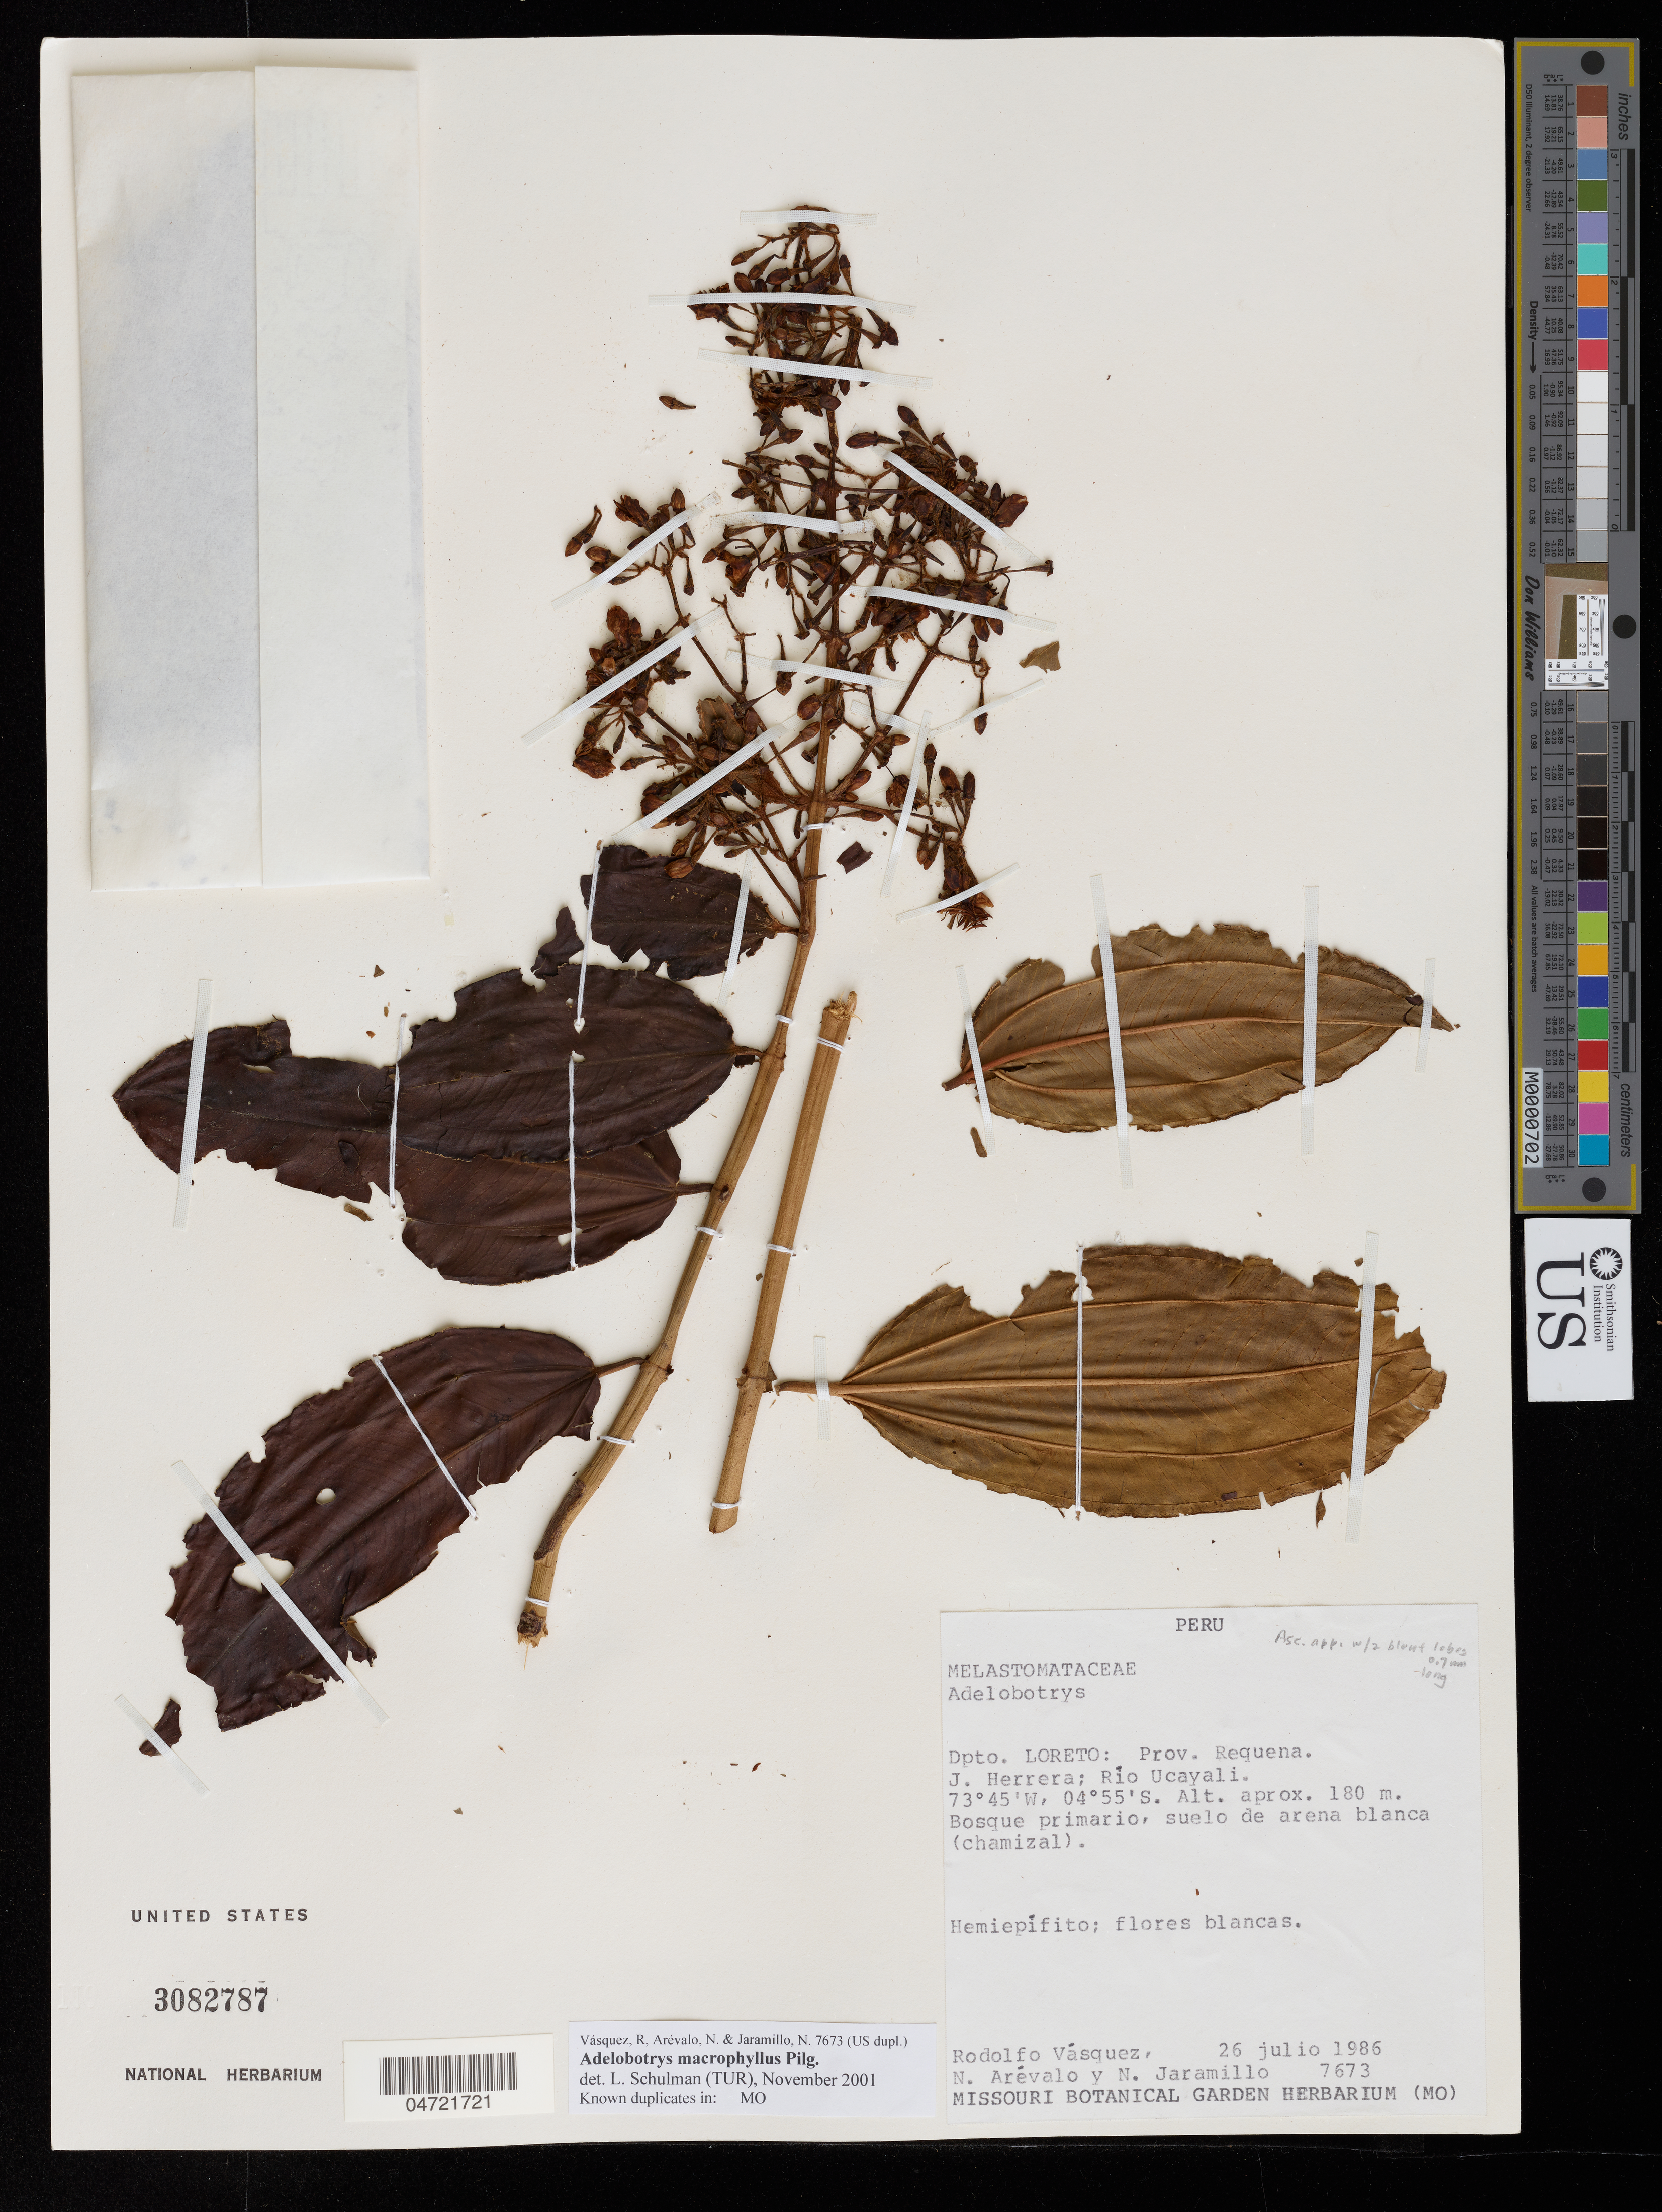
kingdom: Plantae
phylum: Tracheophyta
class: Magnoliopsida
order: Myrtales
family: Melastomataceae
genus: Adelobotrys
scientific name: Adelobotrys macrophyllus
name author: Pilg.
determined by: Schulman, Leif, (TUR), University of Turku (FINLAND)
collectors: R. Vásquez, N. Arévalo & N. Jaramillo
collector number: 7673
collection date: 1986-07-26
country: Peru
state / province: Loreto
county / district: Requena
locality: J. Herrera; Rio Ucayali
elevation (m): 180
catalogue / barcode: US 3082787